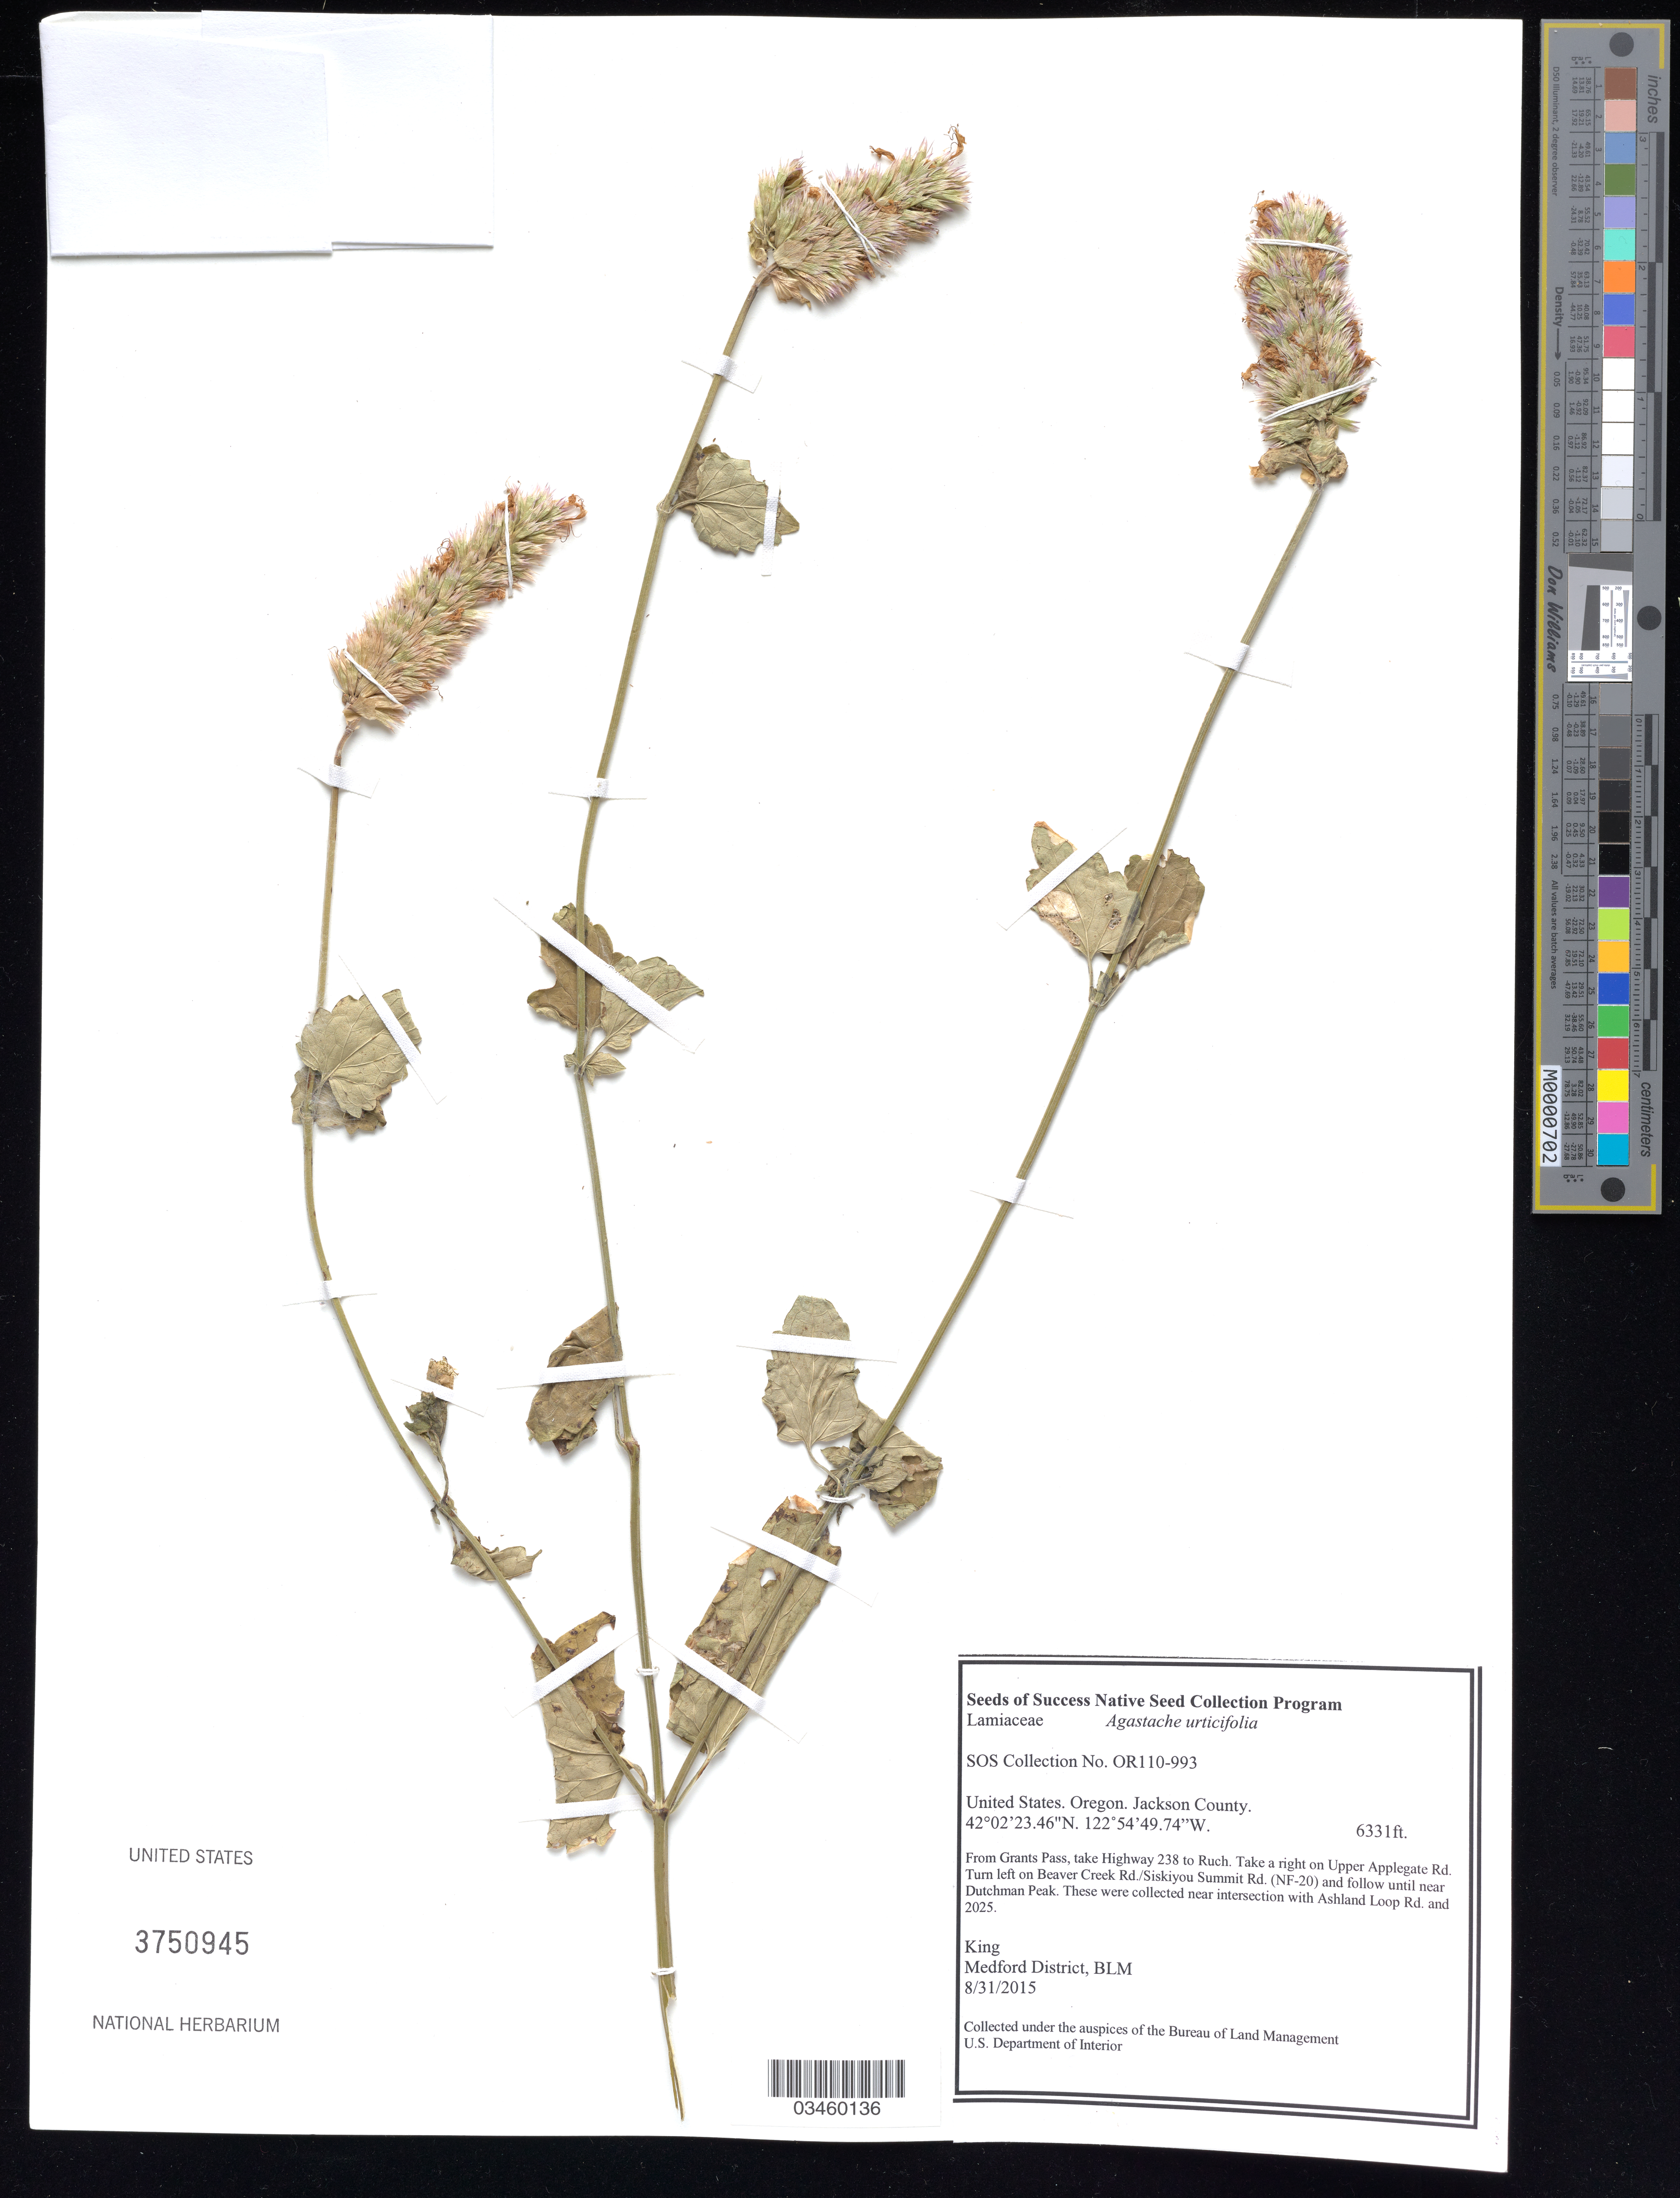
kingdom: Plantae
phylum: Tracheophyta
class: Magnoliopsida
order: Lamiales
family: Lamiaceae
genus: Agastache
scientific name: Agastache urticifolia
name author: (Benth.) Kuntze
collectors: King, --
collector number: OR110-993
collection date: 2015-08-31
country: United States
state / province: Oregon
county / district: Jackson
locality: Dutchman Peak. Near intersection with Ashland Loop Rd. and 2025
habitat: mixed-forest Doug fir, incense cedar, ocean spray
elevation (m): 1930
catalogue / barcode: US 3750945